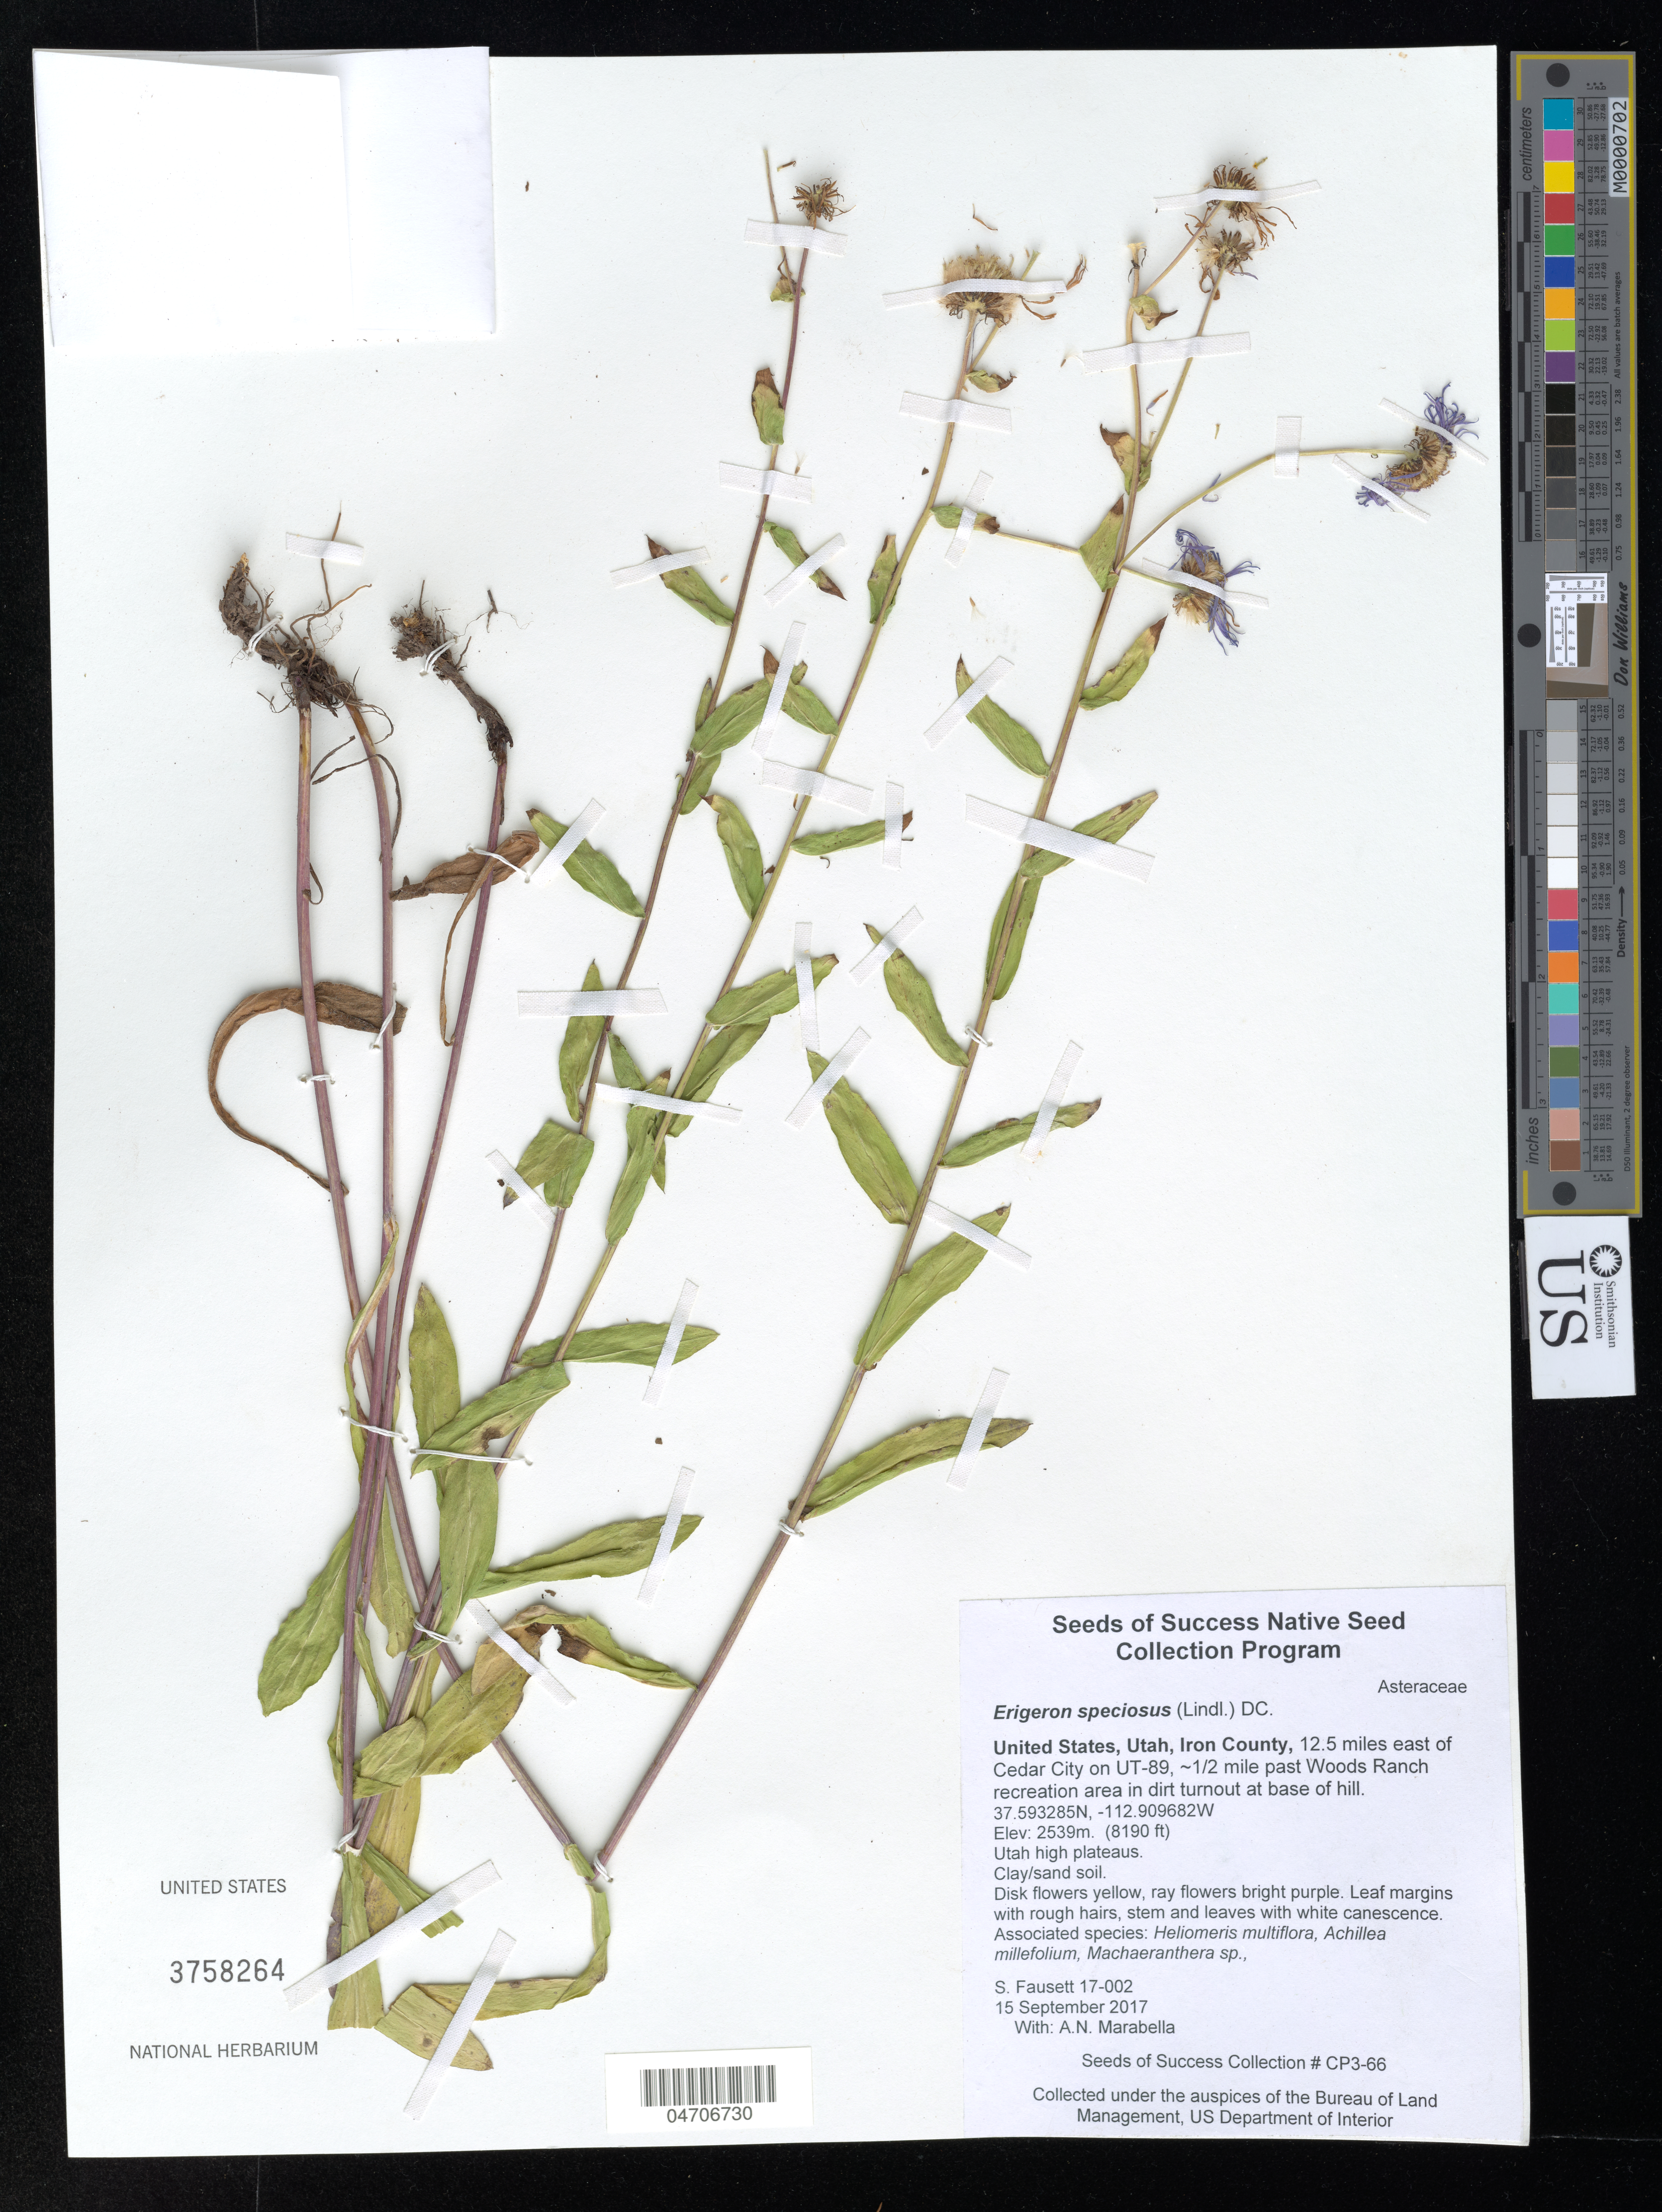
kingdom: Plantae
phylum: Tracheophyta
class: Magnoliopsida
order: Asterales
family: Asteraceae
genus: Erigeron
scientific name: Erigeron speciosus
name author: (Lindl.) DC.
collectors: J. Esplin & A. Marabella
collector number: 17-002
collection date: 2017-09-15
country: United States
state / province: Utah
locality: Ironc County, 12.5 miles east of Cedar City on UT-89, ~½ mile east of Cedar City on UT-89, ½~mile past Woods Ranch recreation area in dirt turnout at base of hill.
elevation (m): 2539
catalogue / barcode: US 3758264